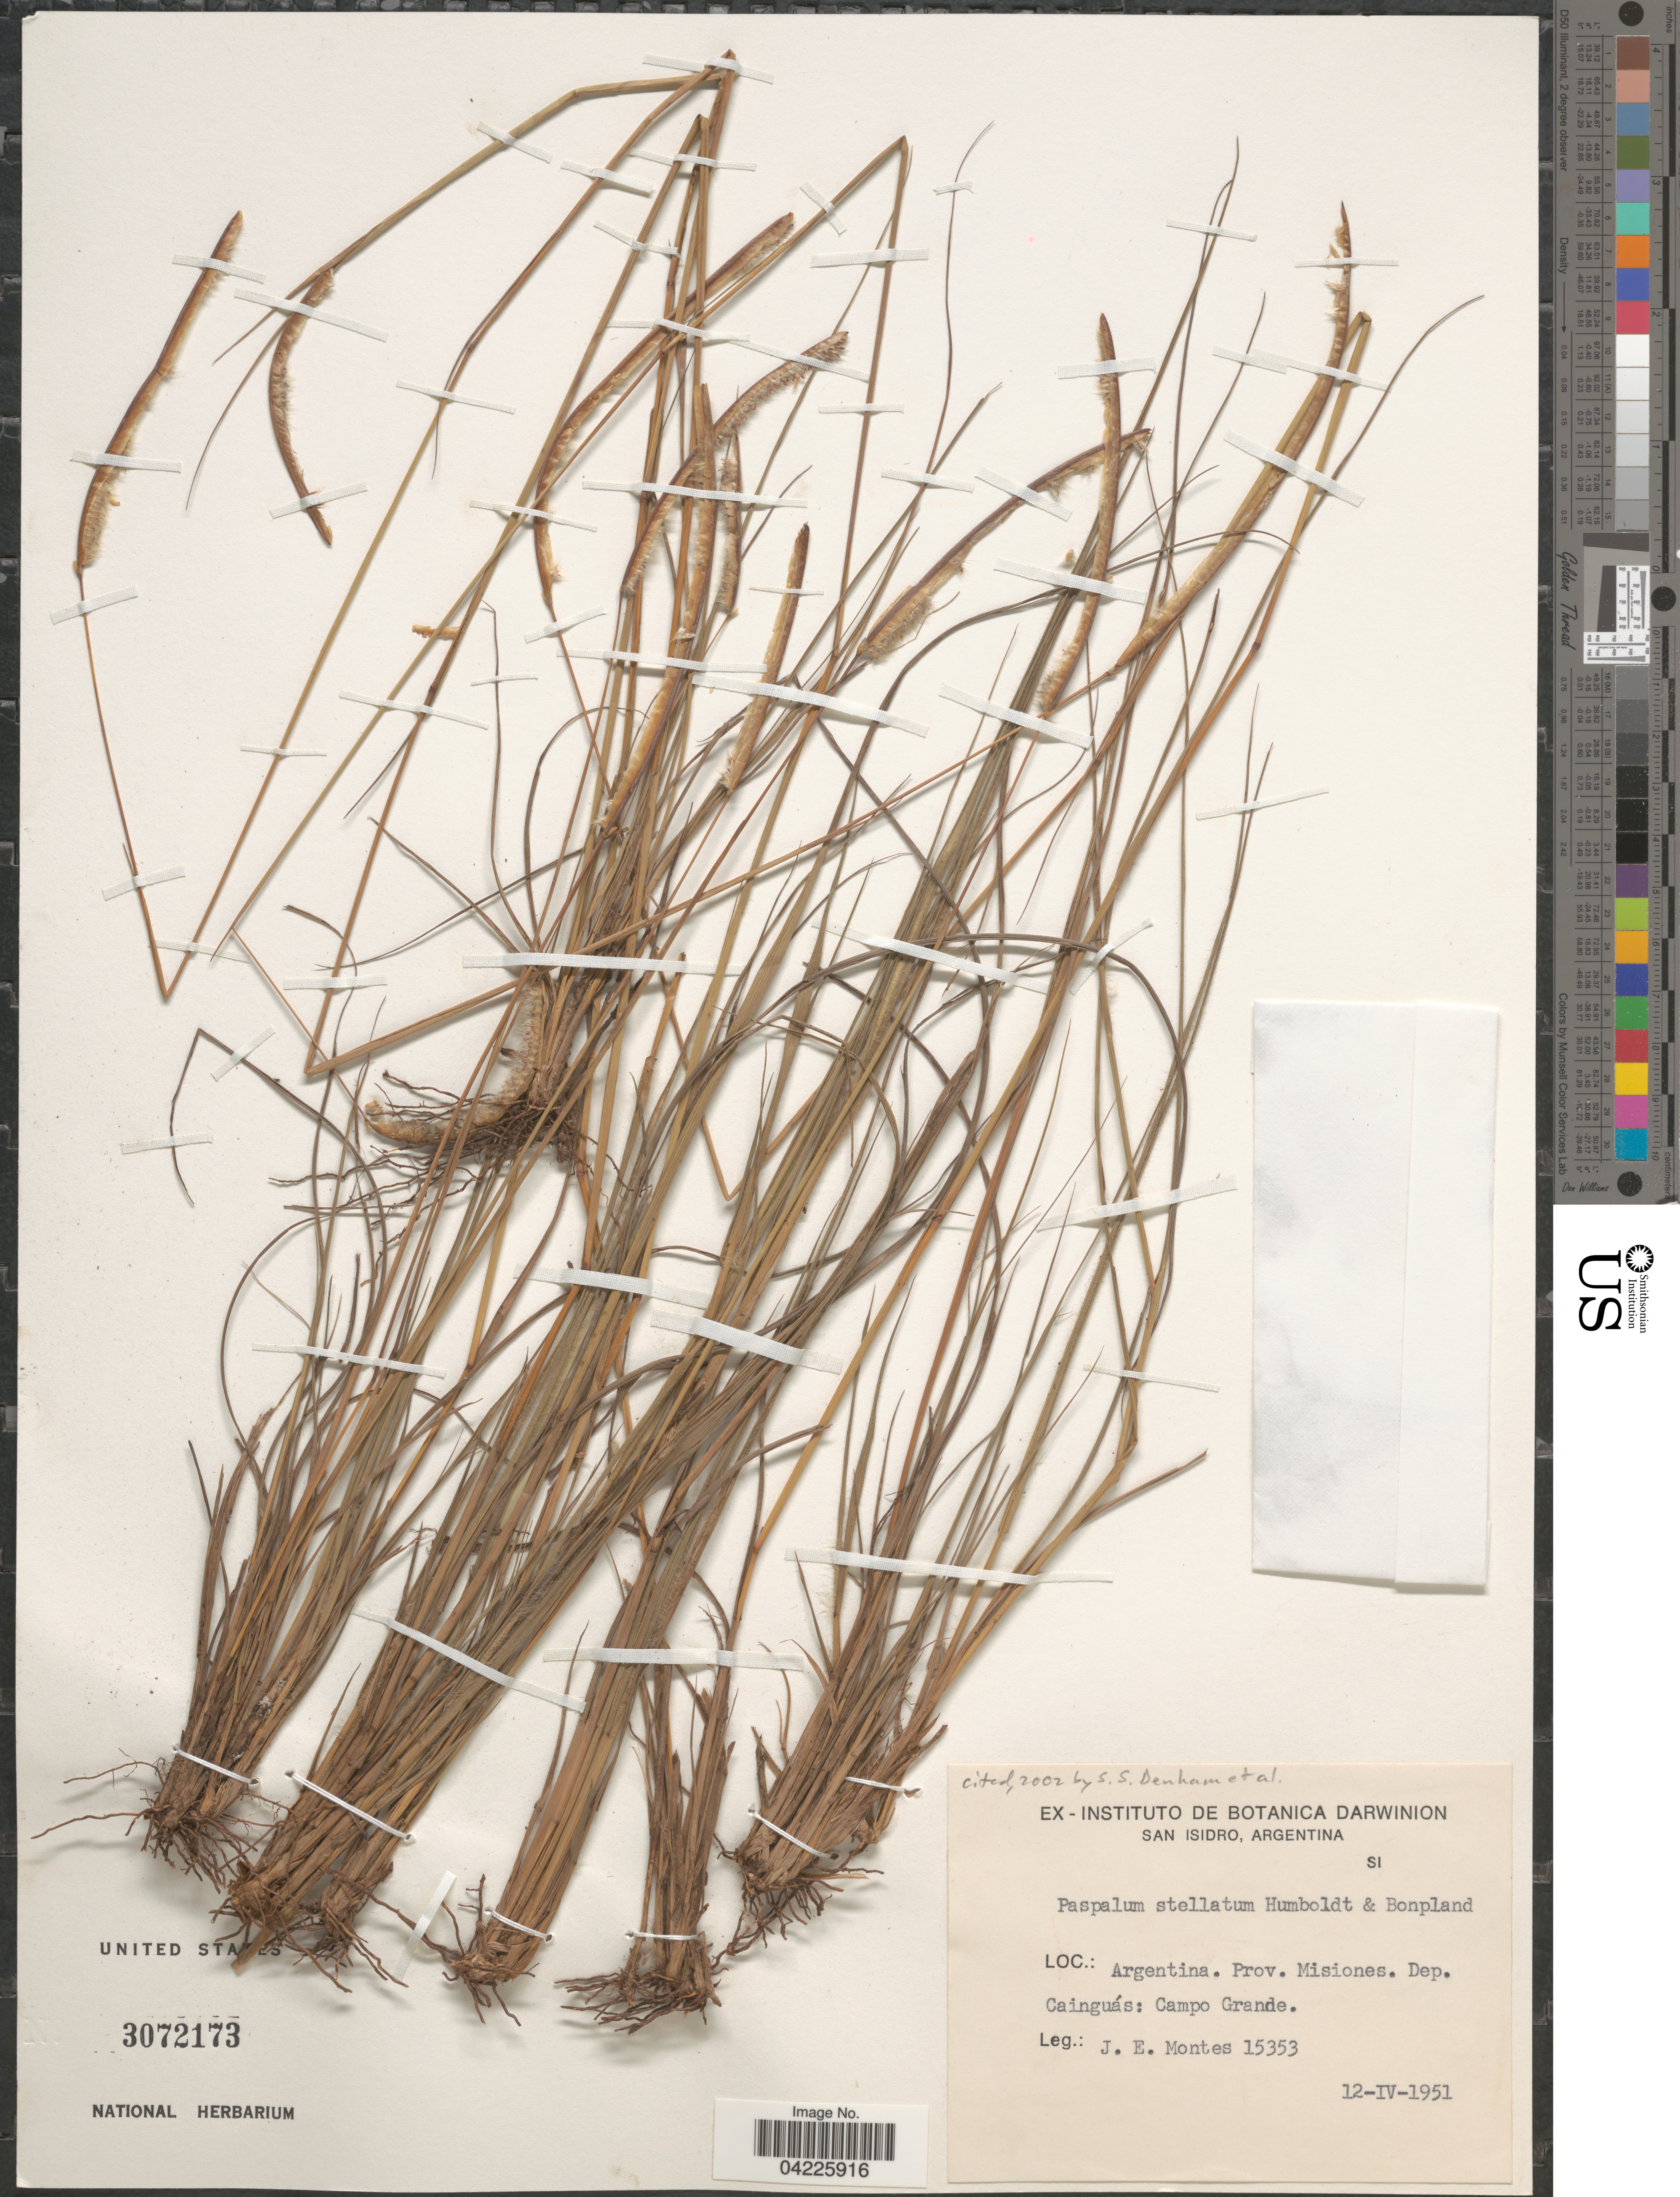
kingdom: Plantae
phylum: Tracheophyta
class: Liliopsida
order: Poales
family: Poaceae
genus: Paspalum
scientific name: Paspalum stellatum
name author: Humb. & Bonpl. ex Flüggé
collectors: J. E. Montes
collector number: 15353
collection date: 1951-04-12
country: Argentina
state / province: Misiones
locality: Dep. Cainguás: Campo Grande.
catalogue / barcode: US 3072173